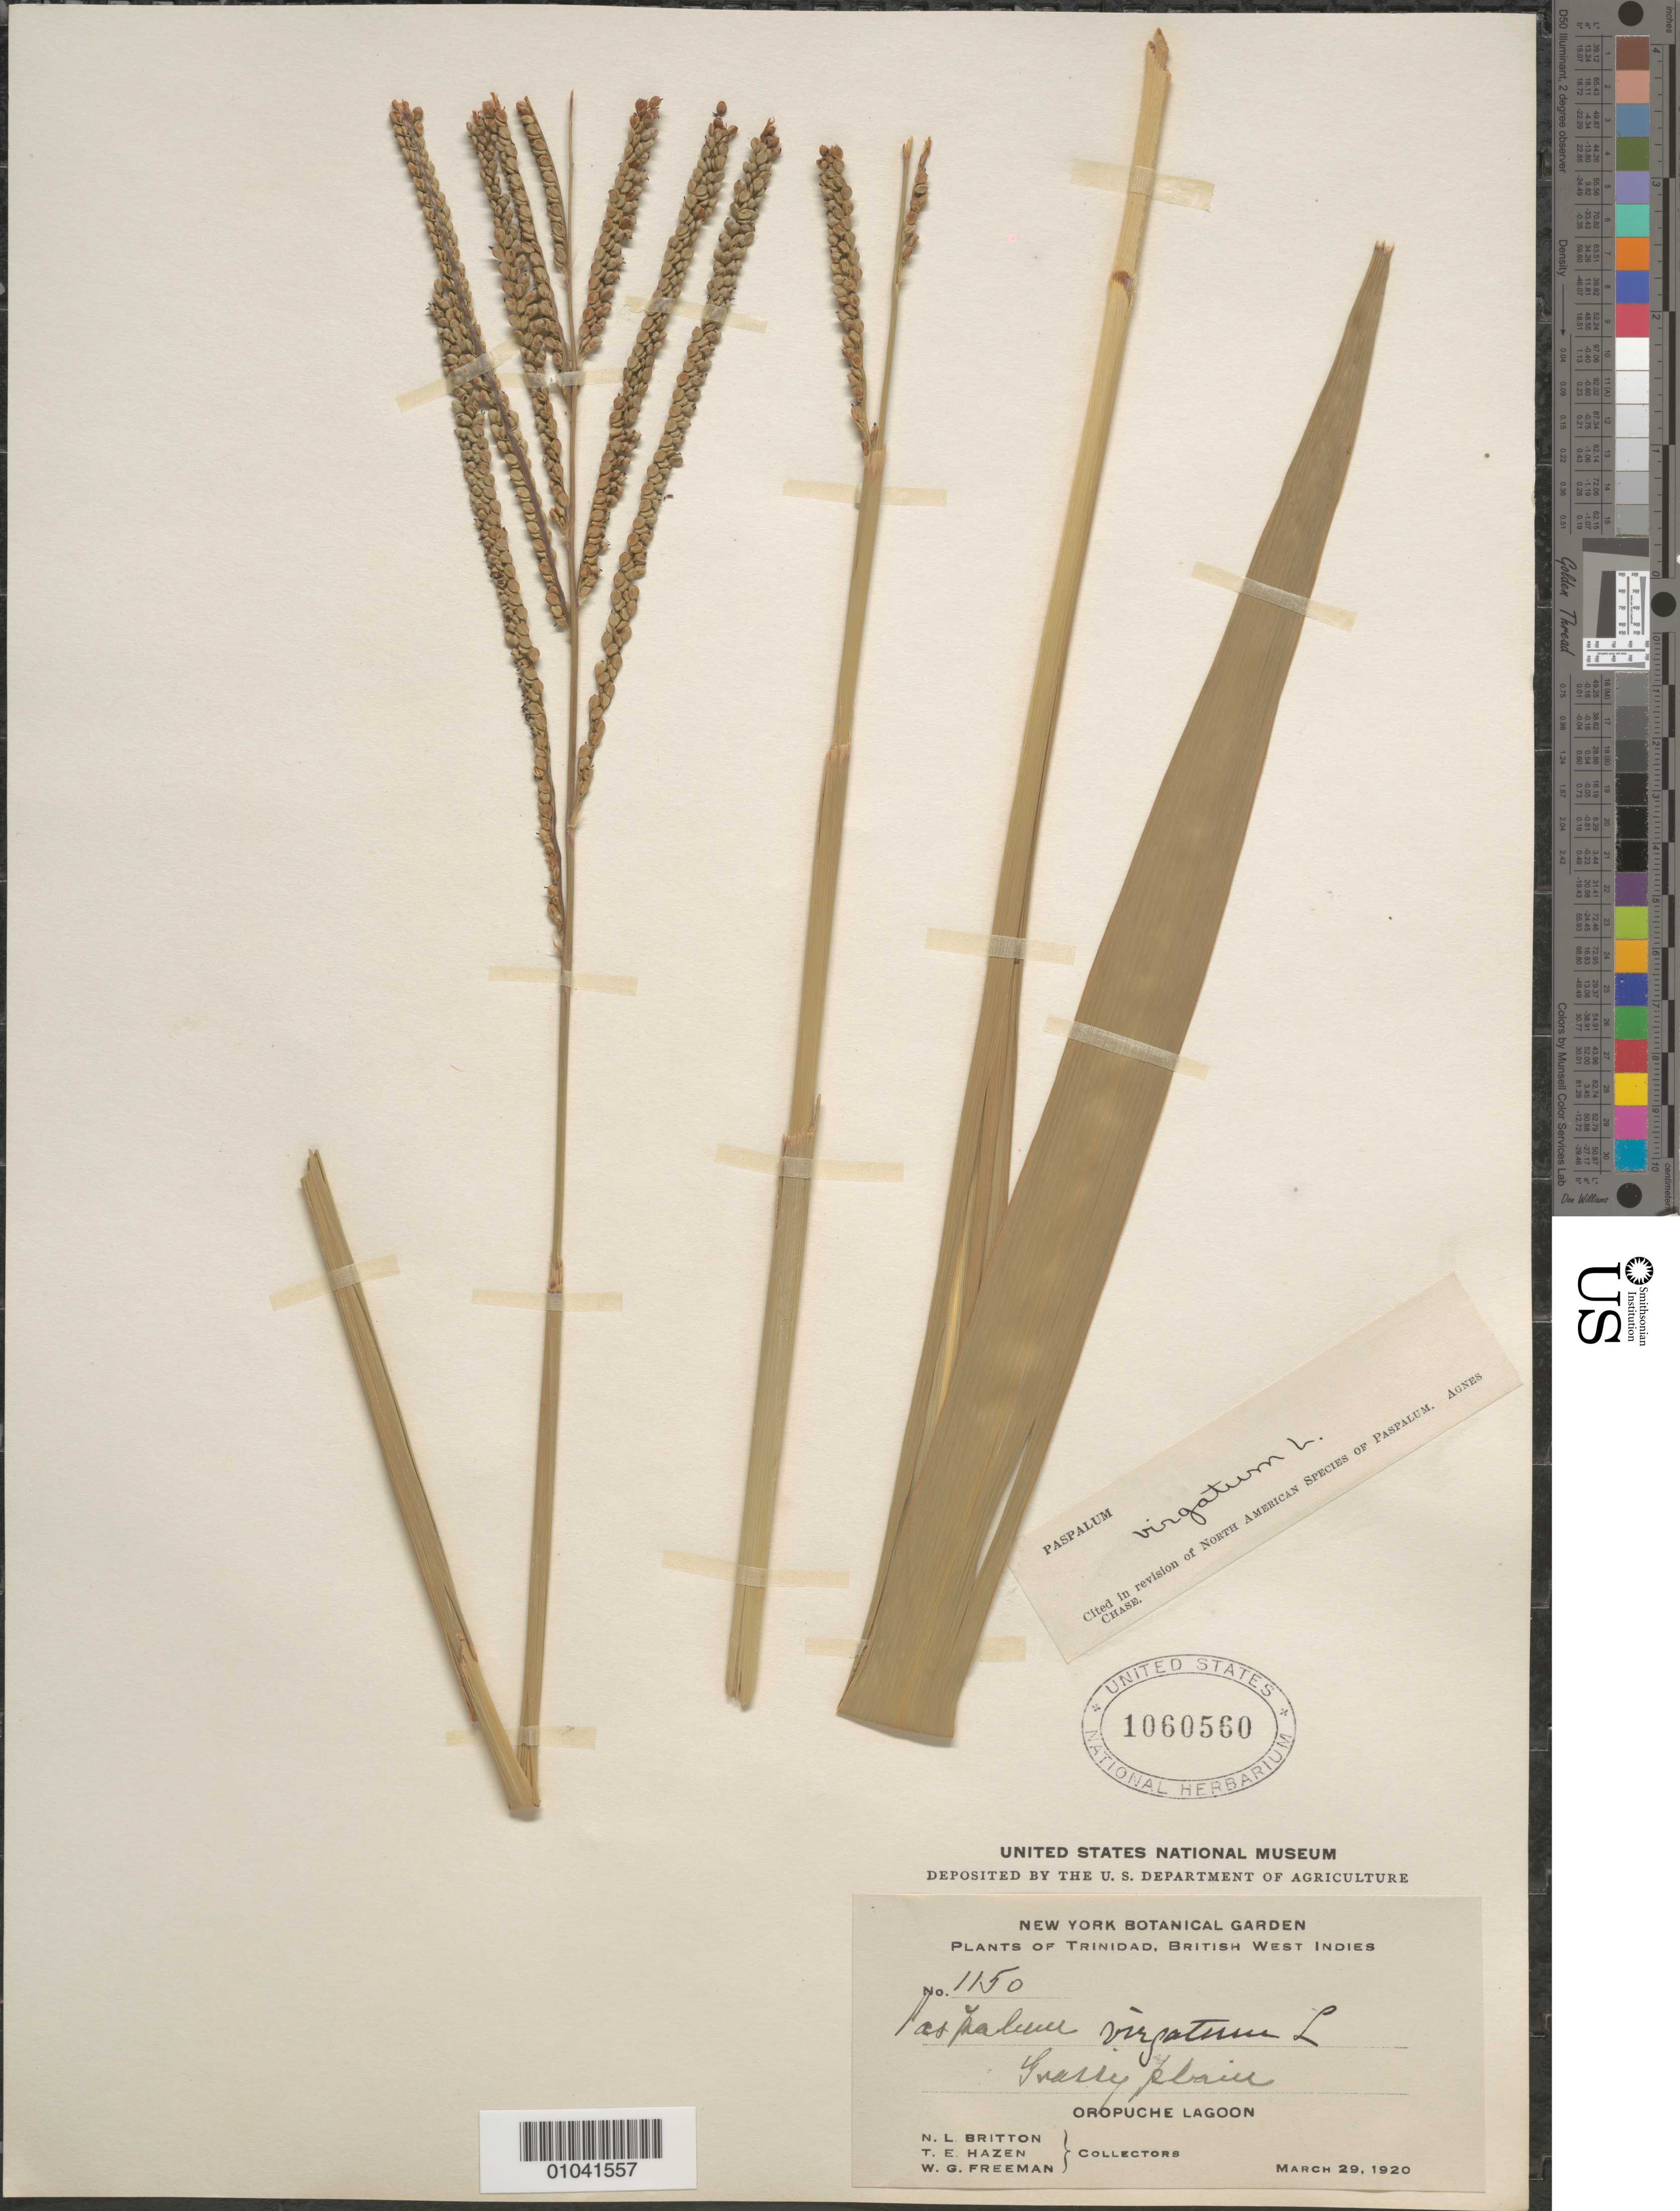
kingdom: Plantae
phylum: Tracheophyta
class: Liliopsida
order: Poales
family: Poaceae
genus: Paspalum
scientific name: Paspalum virgatum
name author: L.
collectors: N. Britton, T. E. Hazen & W. Freeman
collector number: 1150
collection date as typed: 29 Mar 1920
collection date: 1920-03-29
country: Trinidad and Tobago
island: Trinidad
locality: Oropuche Lagoon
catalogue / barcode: US 1060560